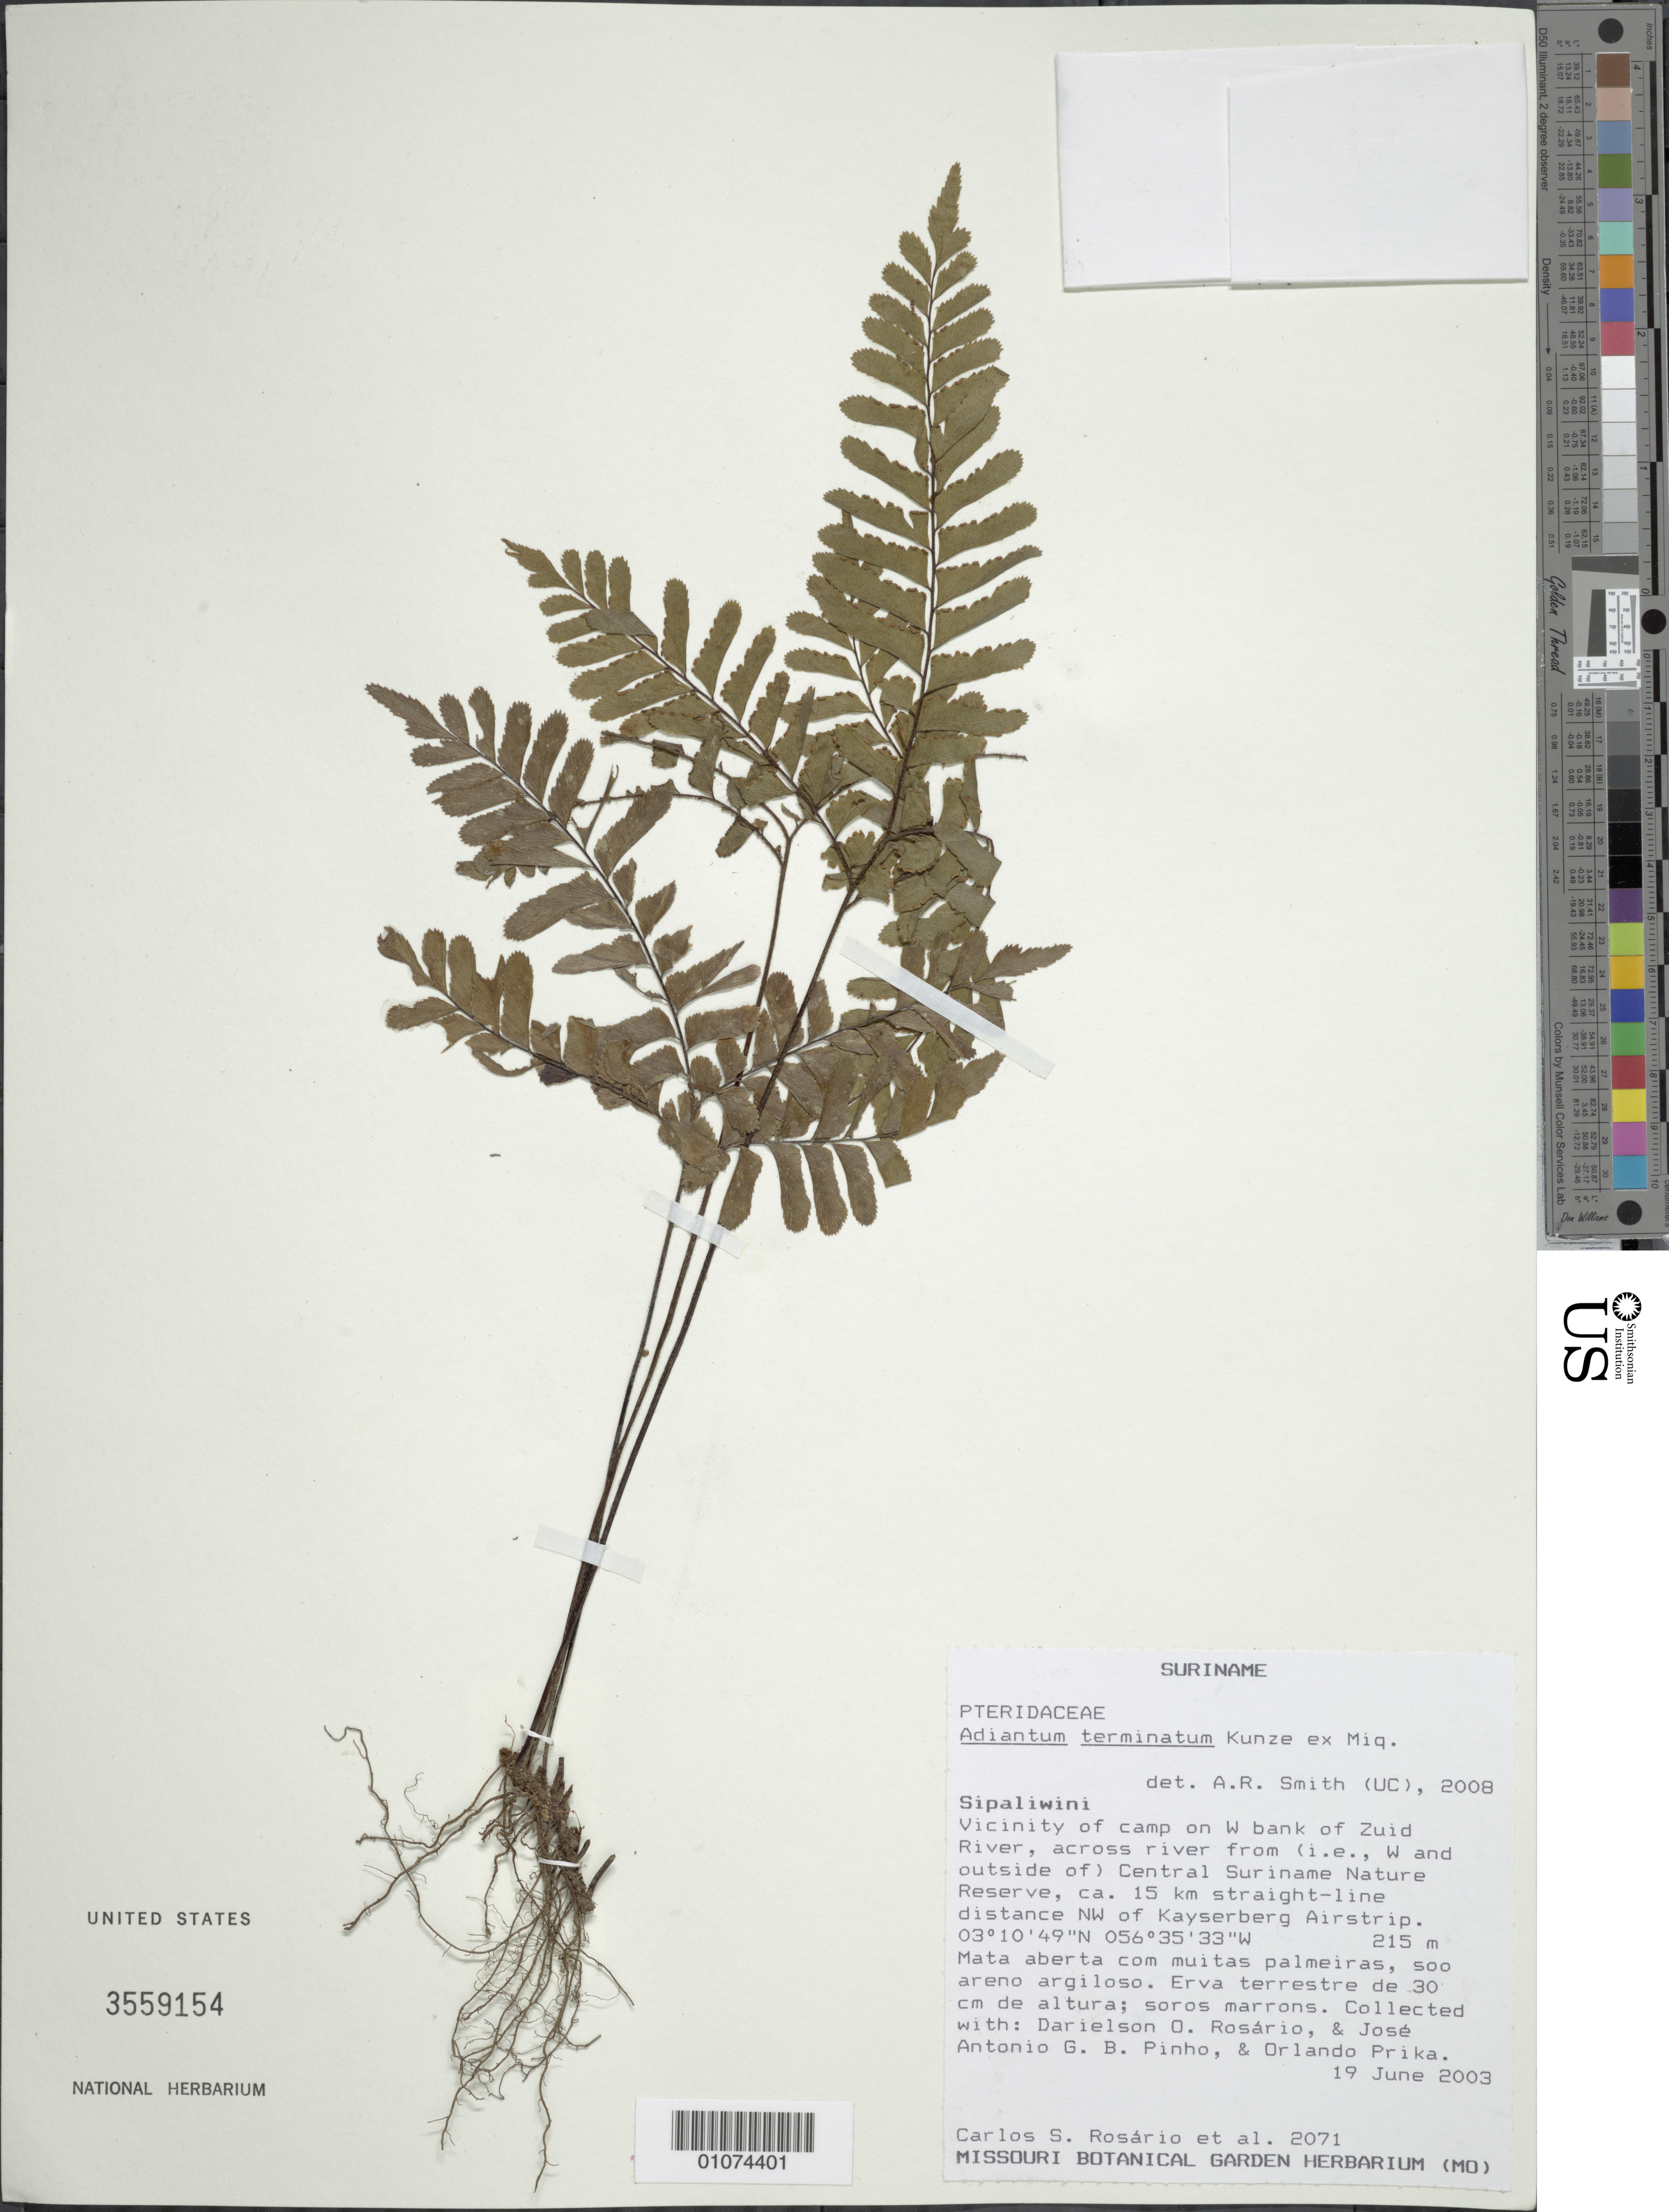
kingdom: Plantae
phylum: Tracheophyta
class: Polypodiopsida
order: Polypodiales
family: Pteridaceae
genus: Adiantum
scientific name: Adiantum terminatum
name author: Kunze ex Miq.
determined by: Smith, Alan R., (UC)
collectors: C. S. Rosário, D. Rosario, J. Pinho & O. Prika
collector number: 2071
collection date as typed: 19-Jun-03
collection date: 2003-06-19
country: Suriname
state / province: Sipaliwini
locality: Vicinity of camp on W bank of Zuid River, across river from (i.e. W and outside of) Central Suriname Nature Reserve, ca. 15 km straight-line distance NW of Kayersberg Airstrip.)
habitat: Mata aberta com muitas palmeiras solo areno argiloso.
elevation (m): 215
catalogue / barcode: US 3559154